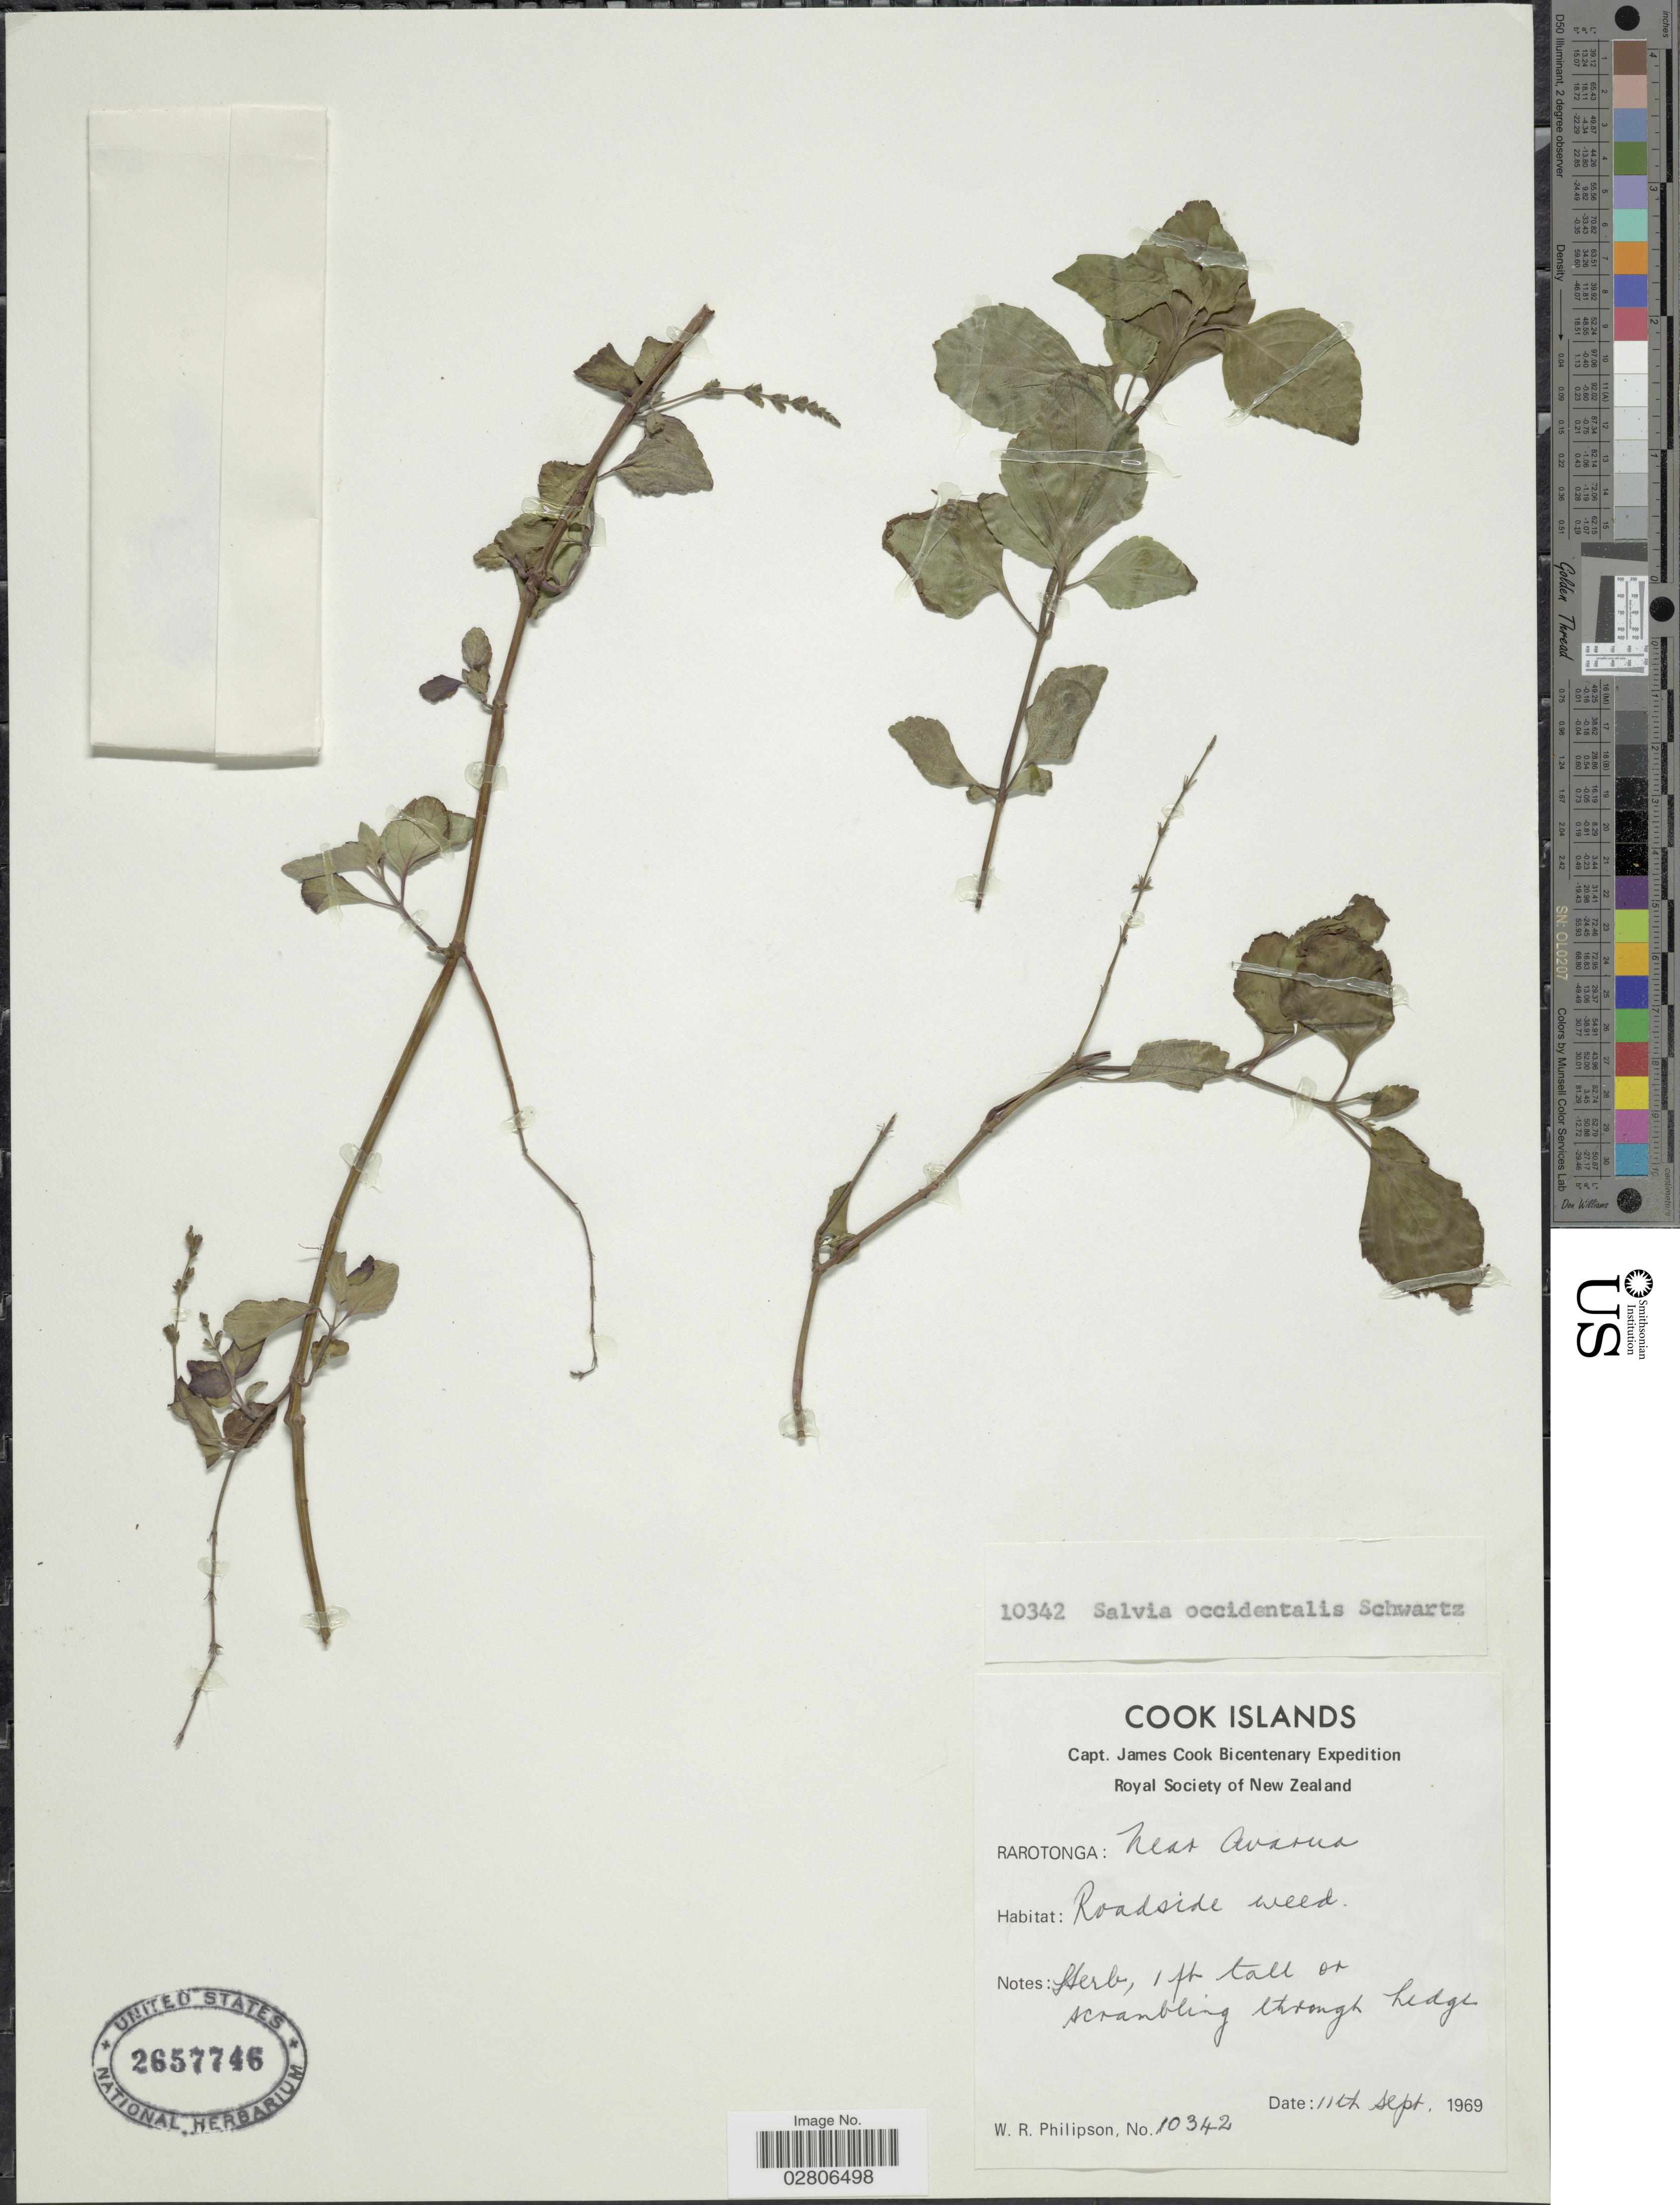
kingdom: Plantae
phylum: Tracheophyta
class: Magnoliopsida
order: Lamiales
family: Lamiaceae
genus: Salvia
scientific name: Salvia occidentalis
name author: Sw.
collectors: W. R. Philipson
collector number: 10342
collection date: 1969-09-11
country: Cook Islands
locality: Rarotonga: near Avarua.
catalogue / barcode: US 2657746